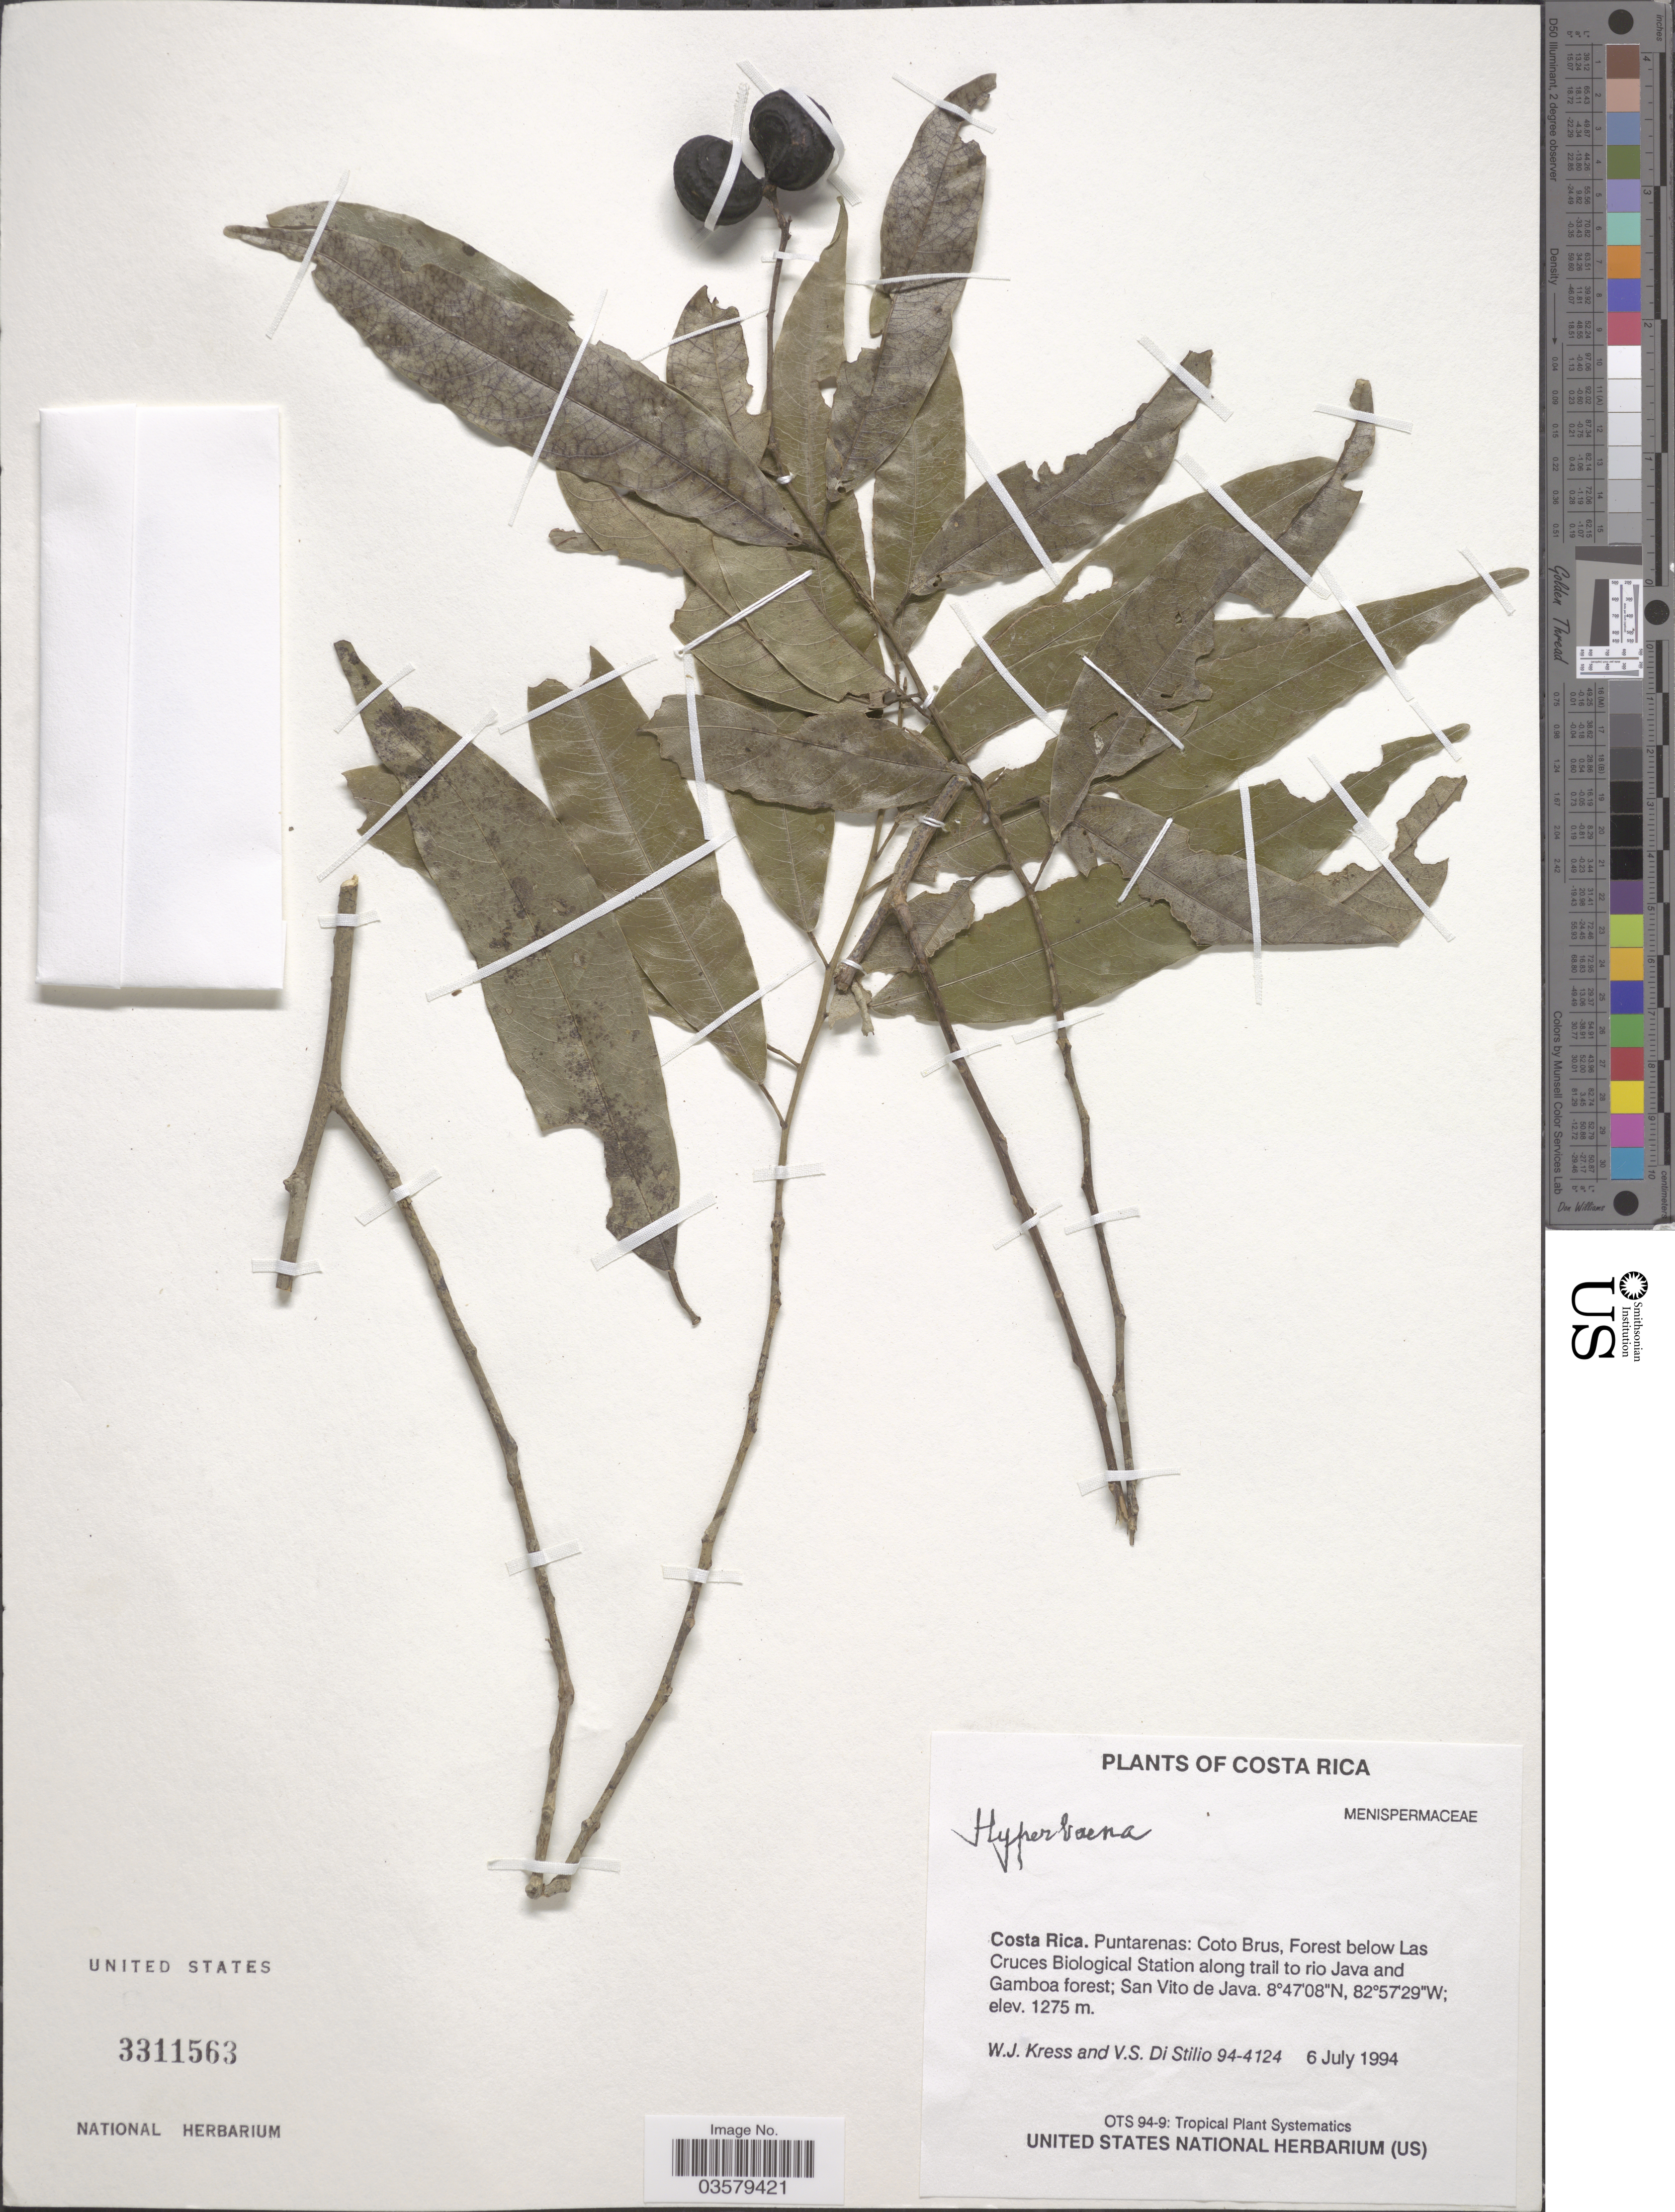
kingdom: Plantae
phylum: Tracheophyta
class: Magnoliopsida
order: Ranunculales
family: Menispermaceae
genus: Hyperbaena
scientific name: Hyperbaena sp.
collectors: W. J. Kress & V. Di Stilio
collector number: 94-4124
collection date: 1994-07-06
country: Costa Rica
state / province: Puntarenas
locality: Coto Brus, Forest below Las Cruces Biological Station along trail to rio Java and Gamboa forest; San Vito de Java.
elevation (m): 1275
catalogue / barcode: US 3311563